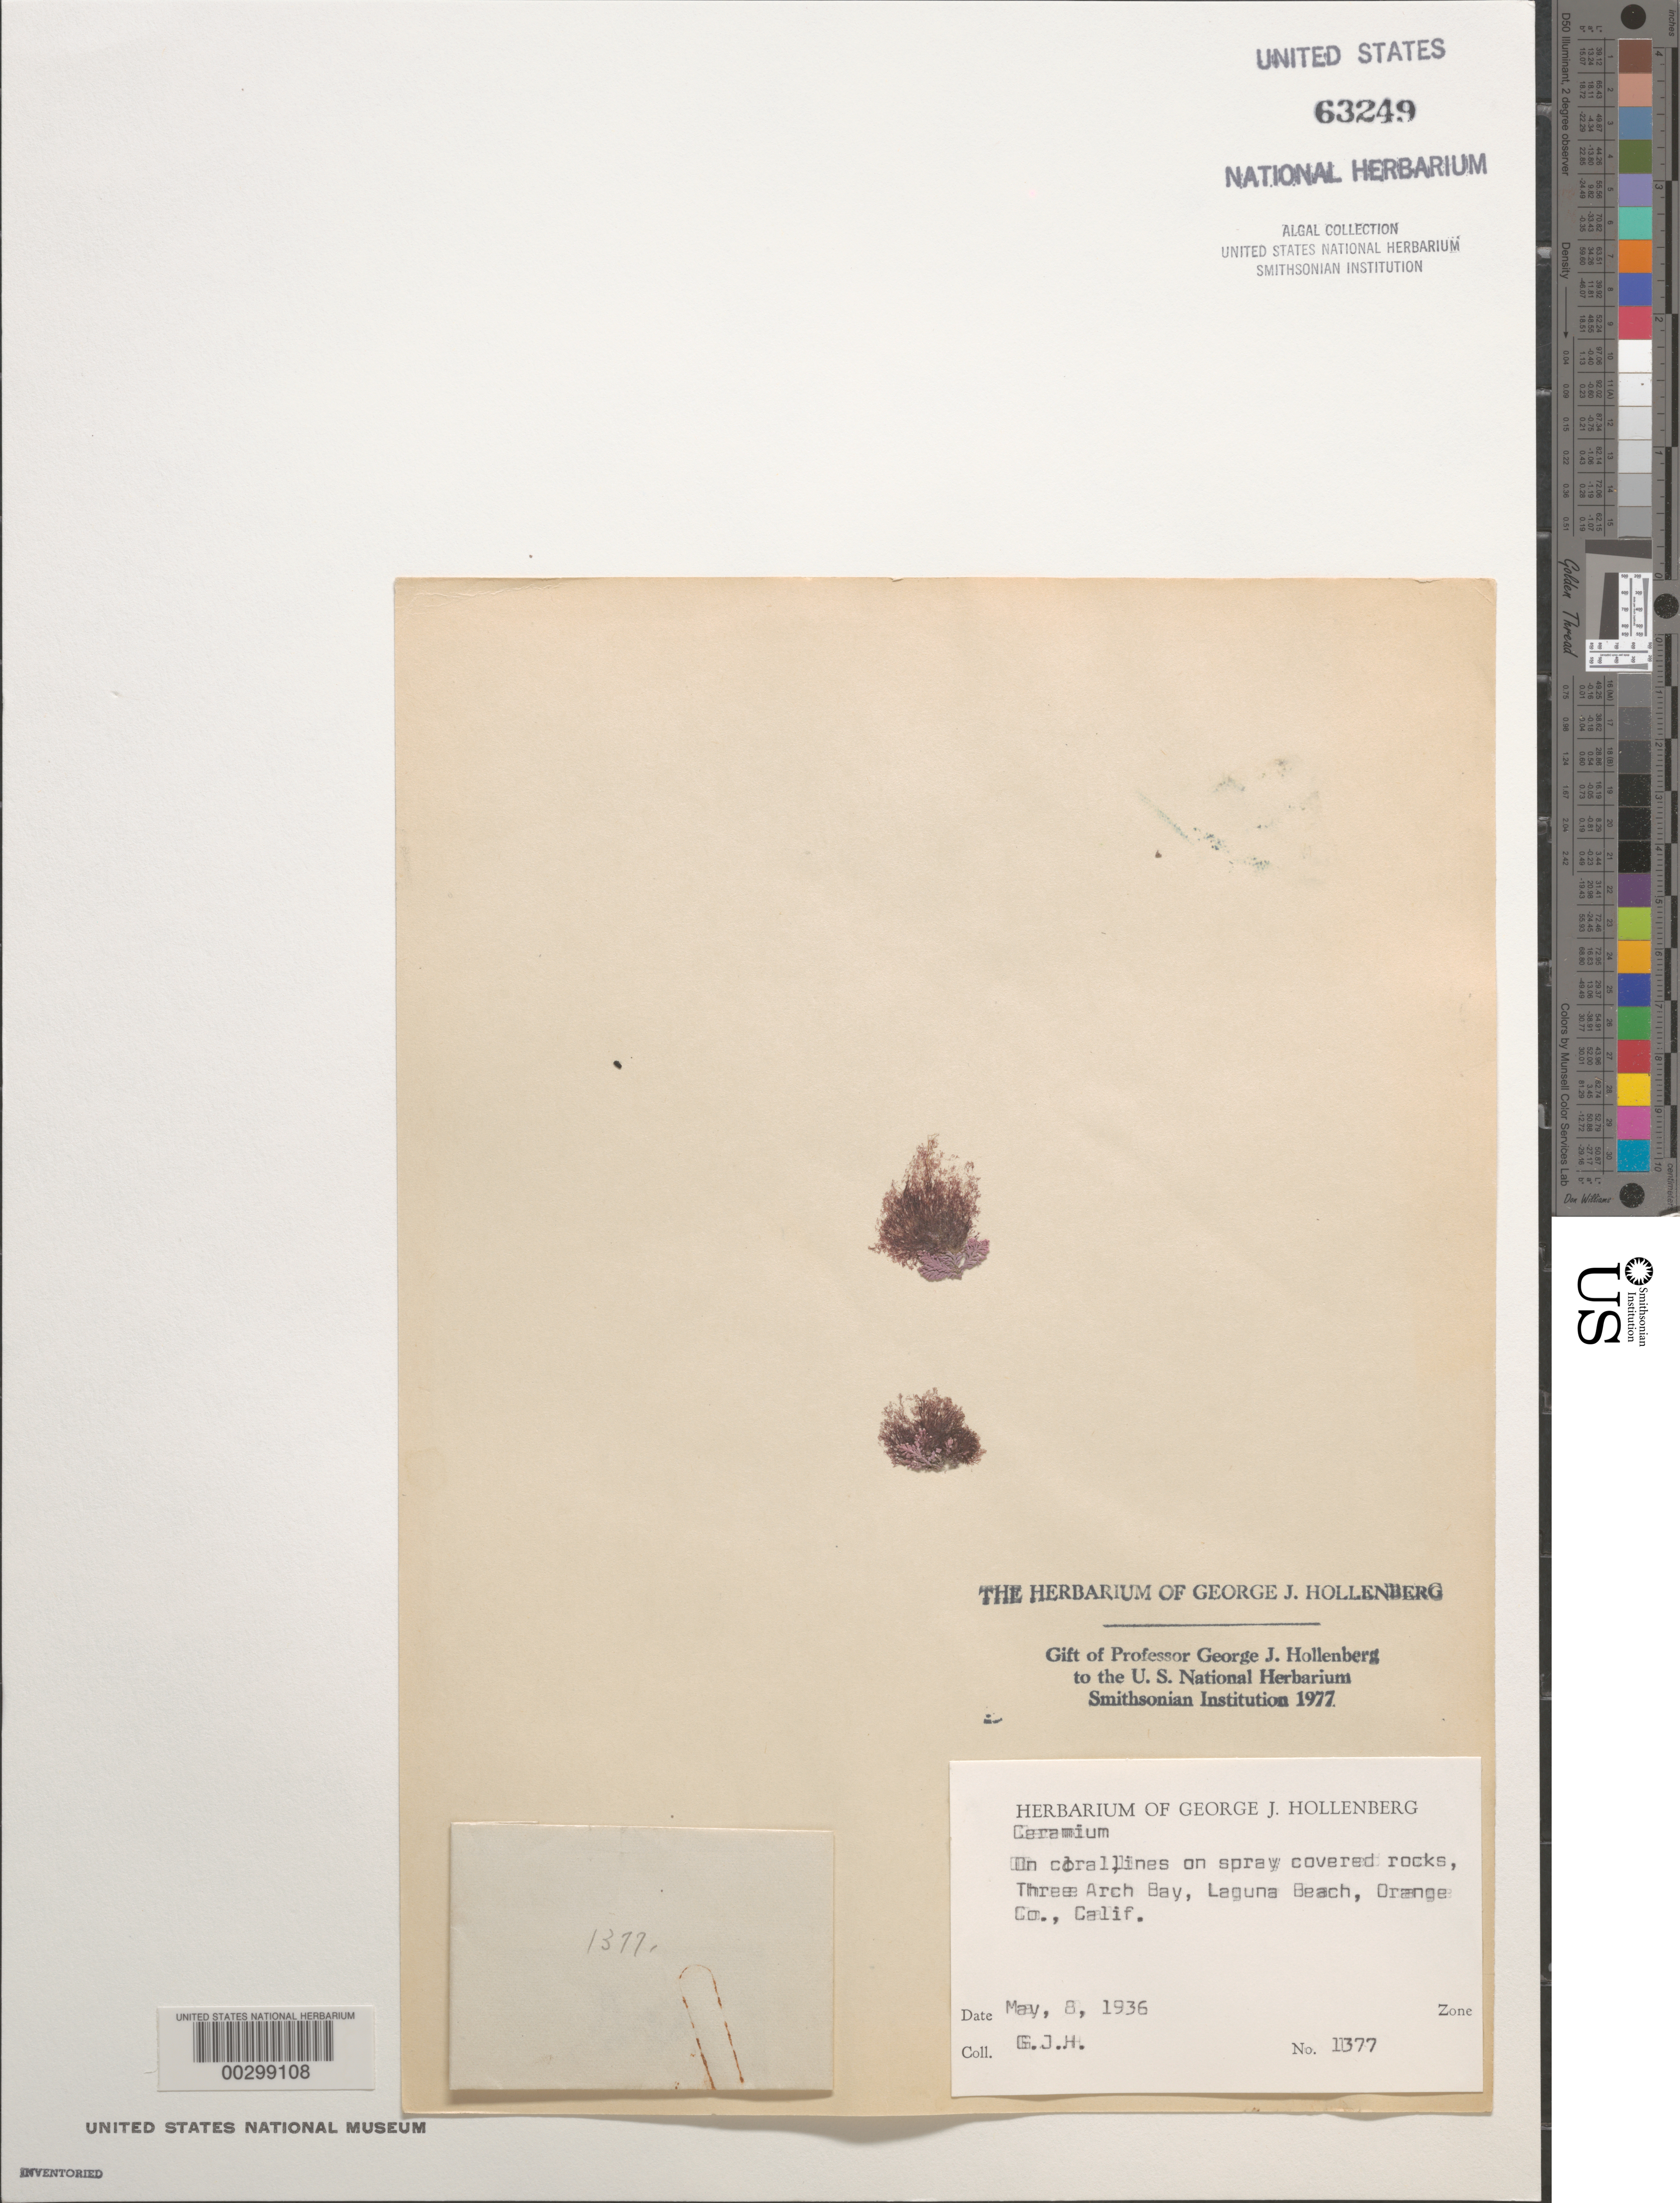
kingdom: Plantae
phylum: Rhodophyta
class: Florideophyceae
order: Ceramiales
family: Ceramiaceae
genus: Ceramium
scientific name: Ceramium sp.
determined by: Hollenberg, George J.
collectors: G. Hollenberg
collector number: GJH 1377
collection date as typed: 08 May 1936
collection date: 1936-05-08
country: United States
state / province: California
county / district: Orange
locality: Three Arch Bay, Laguna Beach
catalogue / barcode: US 63249